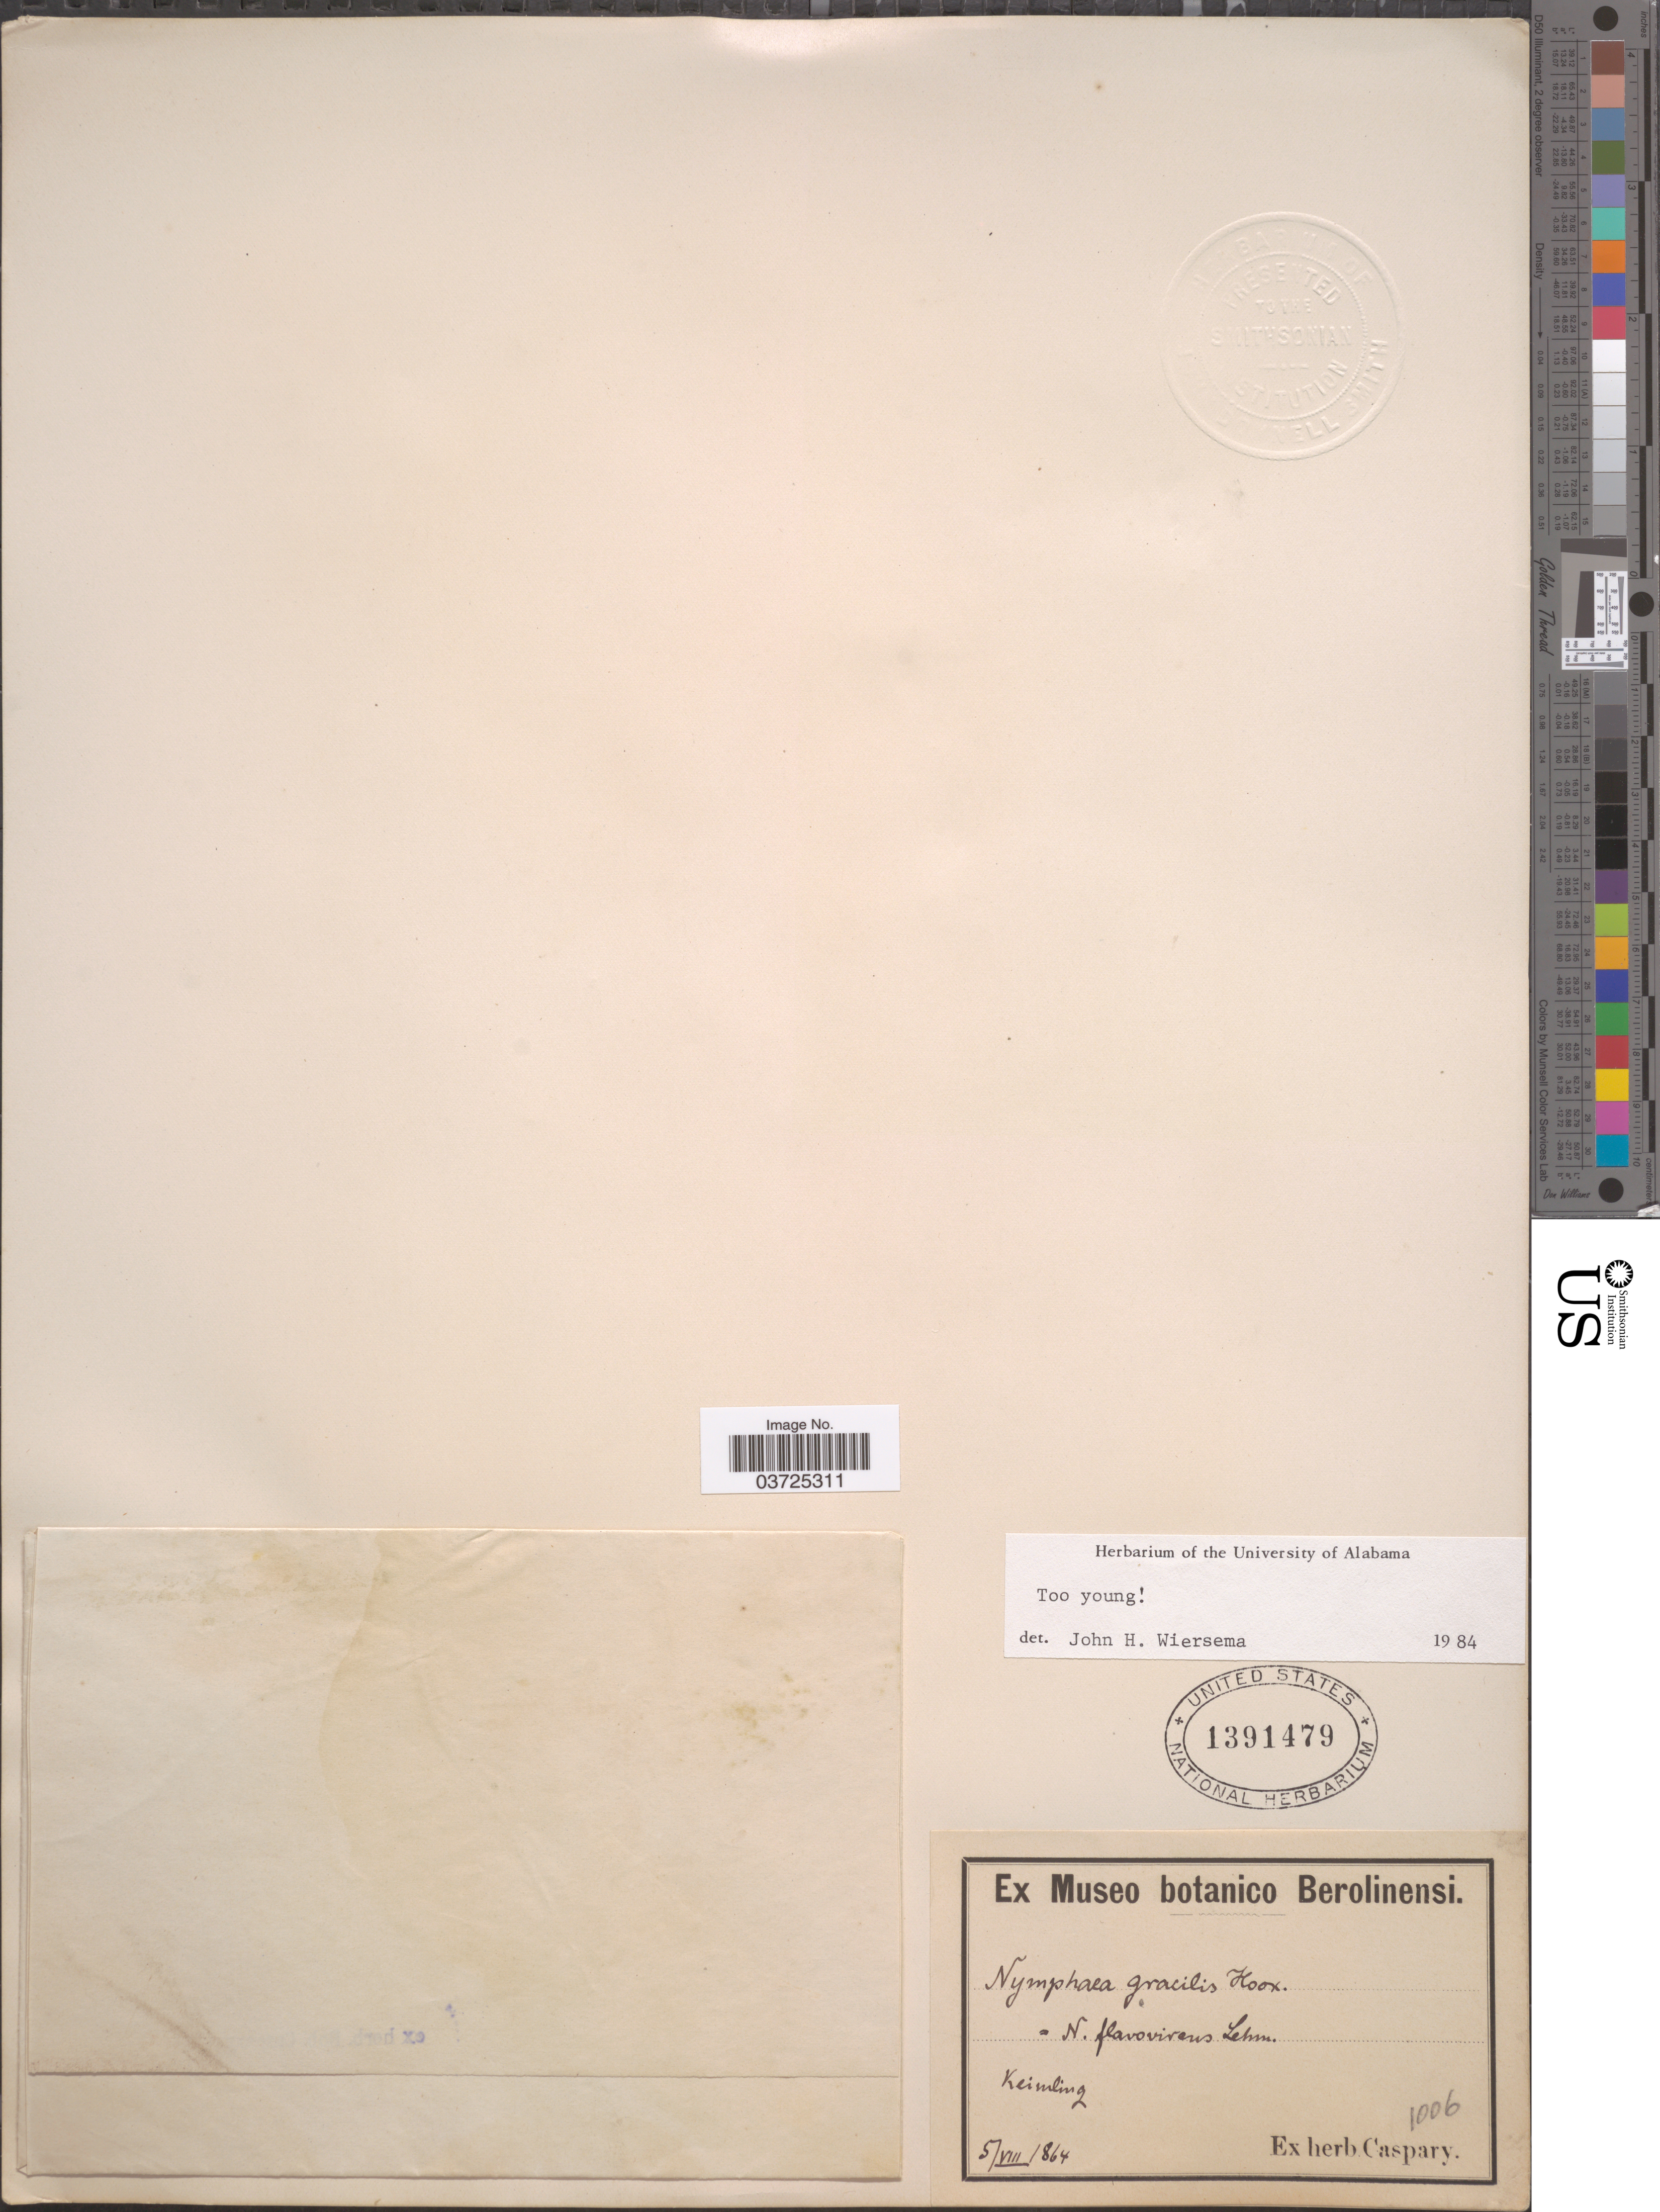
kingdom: Plantae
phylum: Tracheophyta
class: Magnoliopsida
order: Nymphaeales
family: Nymphaeaceae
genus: Nymphaea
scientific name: Nymphaea sp.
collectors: Ex herb. Caspary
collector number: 1006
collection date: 1864-08-05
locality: Keimling.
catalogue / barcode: US 1391479